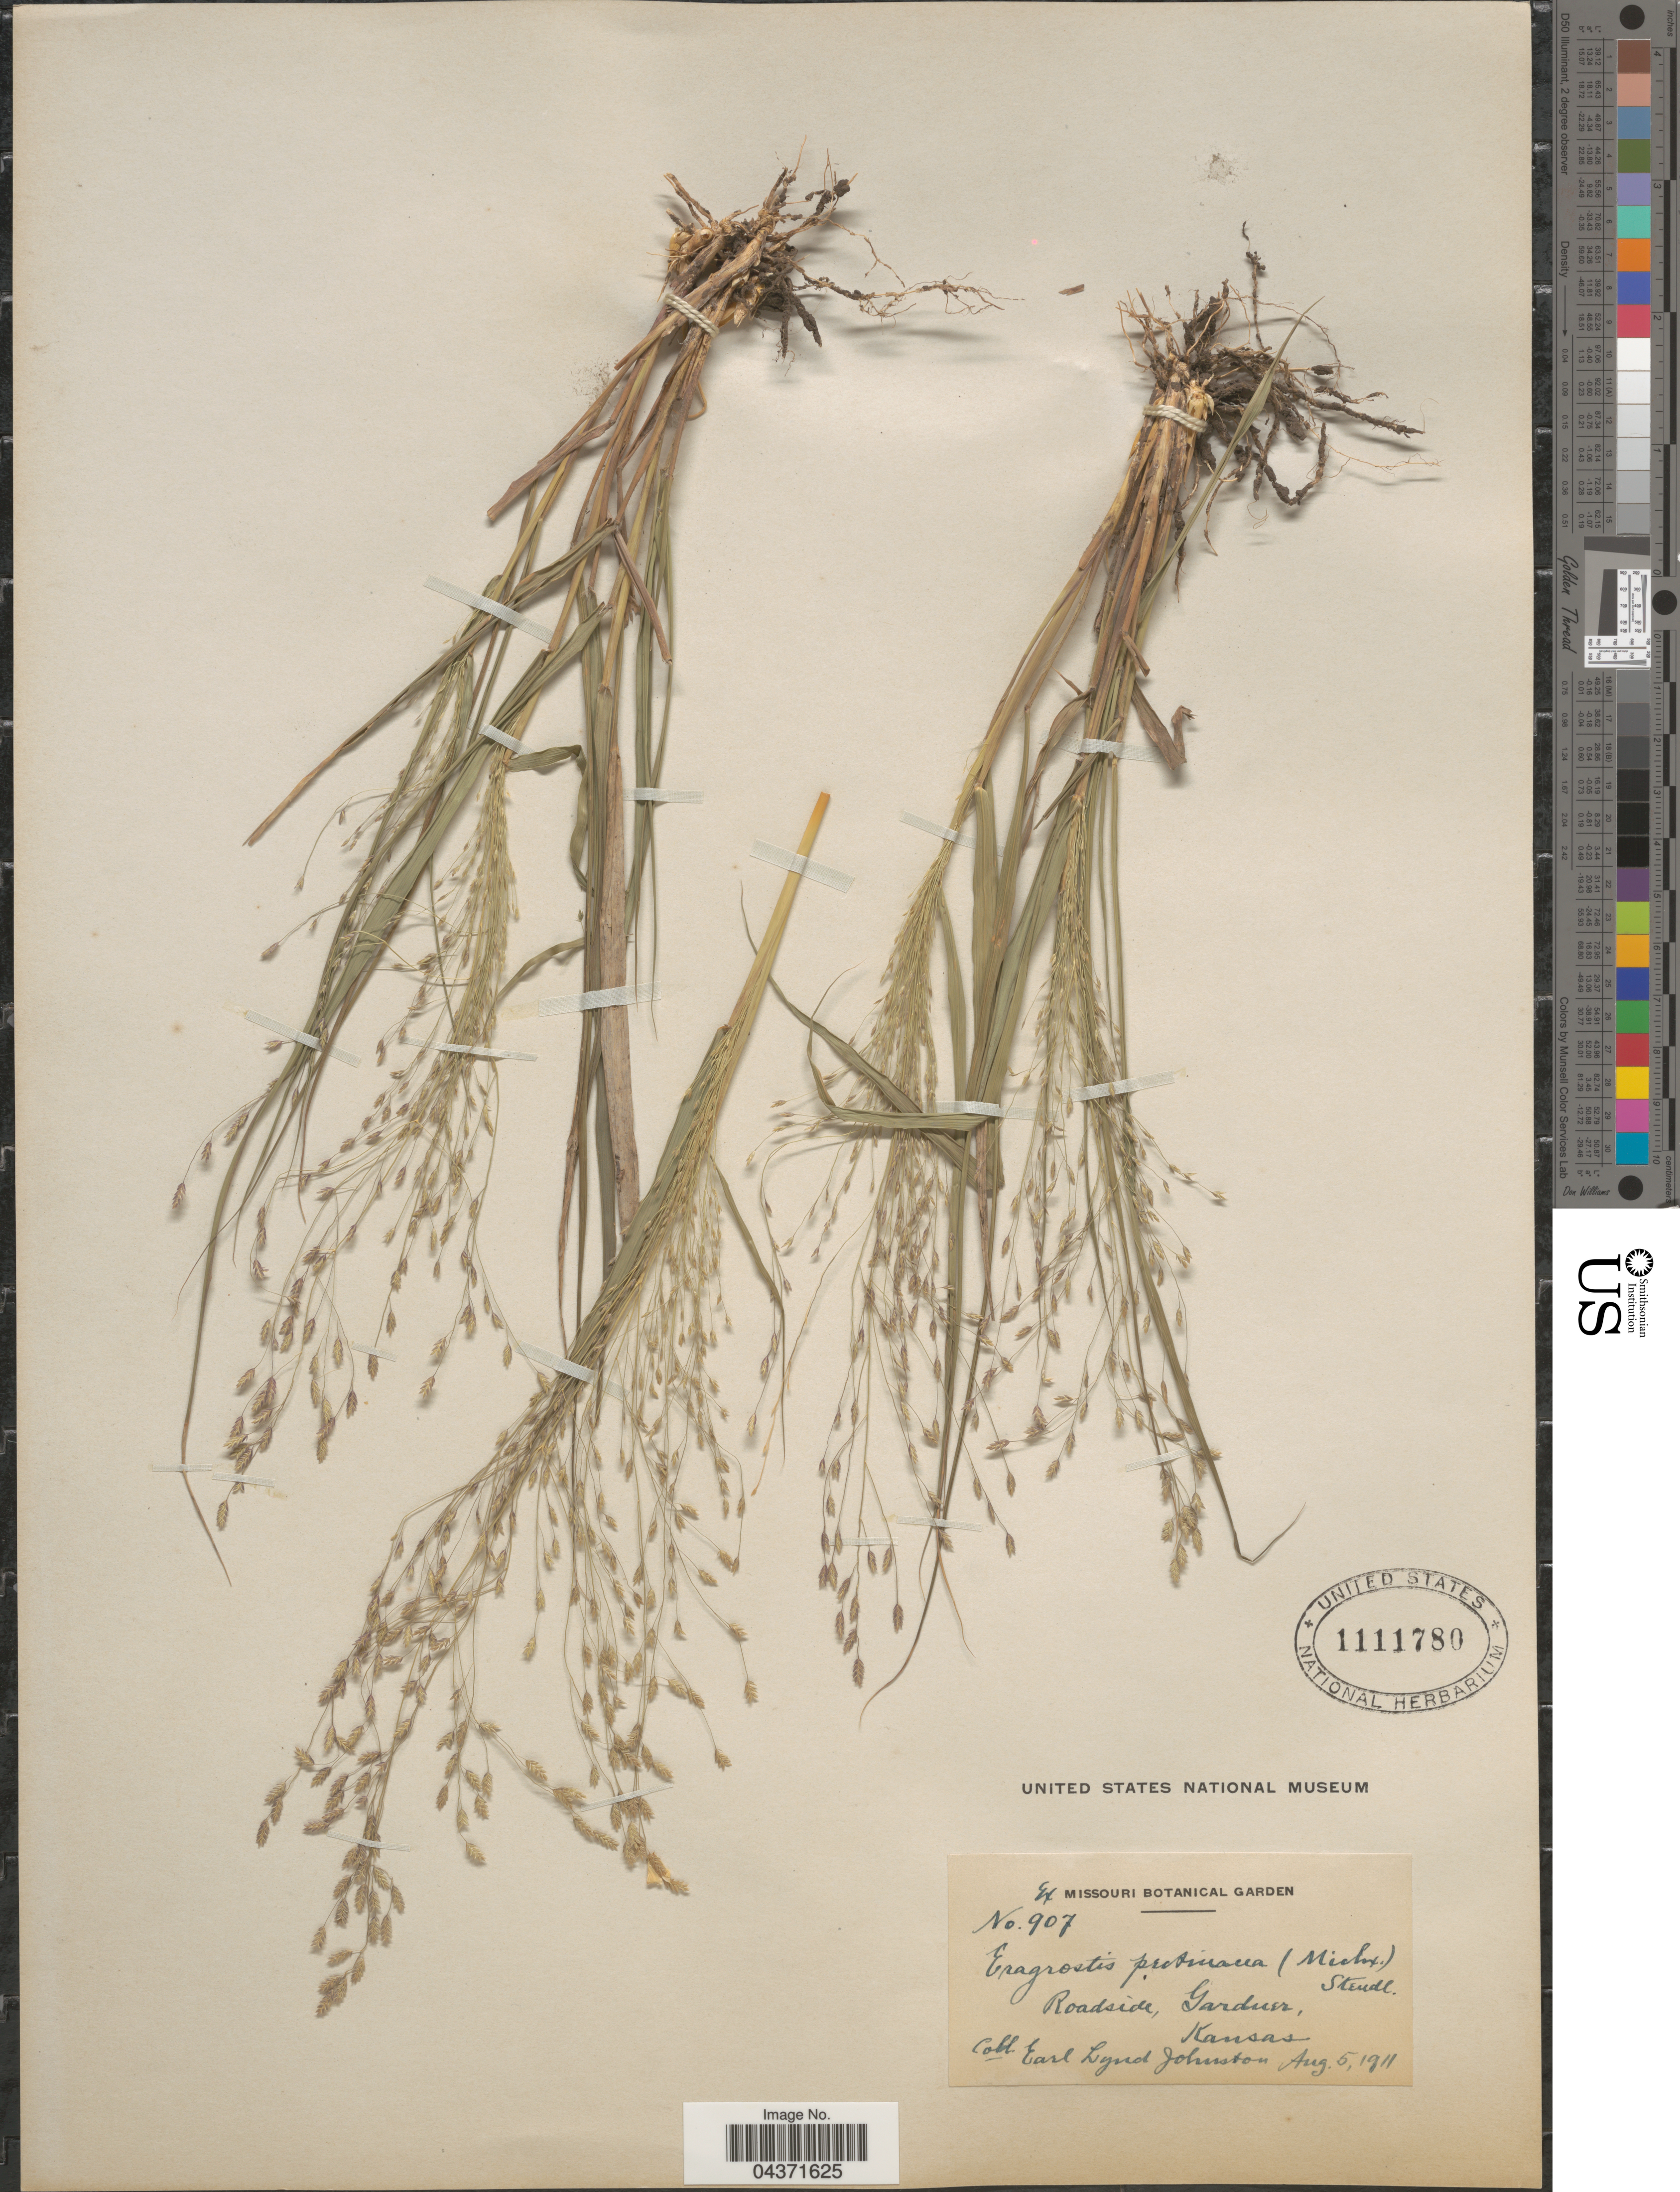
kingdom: Plantae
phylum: Tracheophyta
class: Liliopsida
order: Poales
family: Poaceae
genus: Eragrostis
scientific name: Eragrostis spectabilis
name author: (Pursh) Steud.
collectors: E. L. Johnston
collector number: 907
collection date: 1911-08-05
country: United States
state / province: Kansas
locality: Roadside, Gardner.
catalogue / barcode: US 1111780